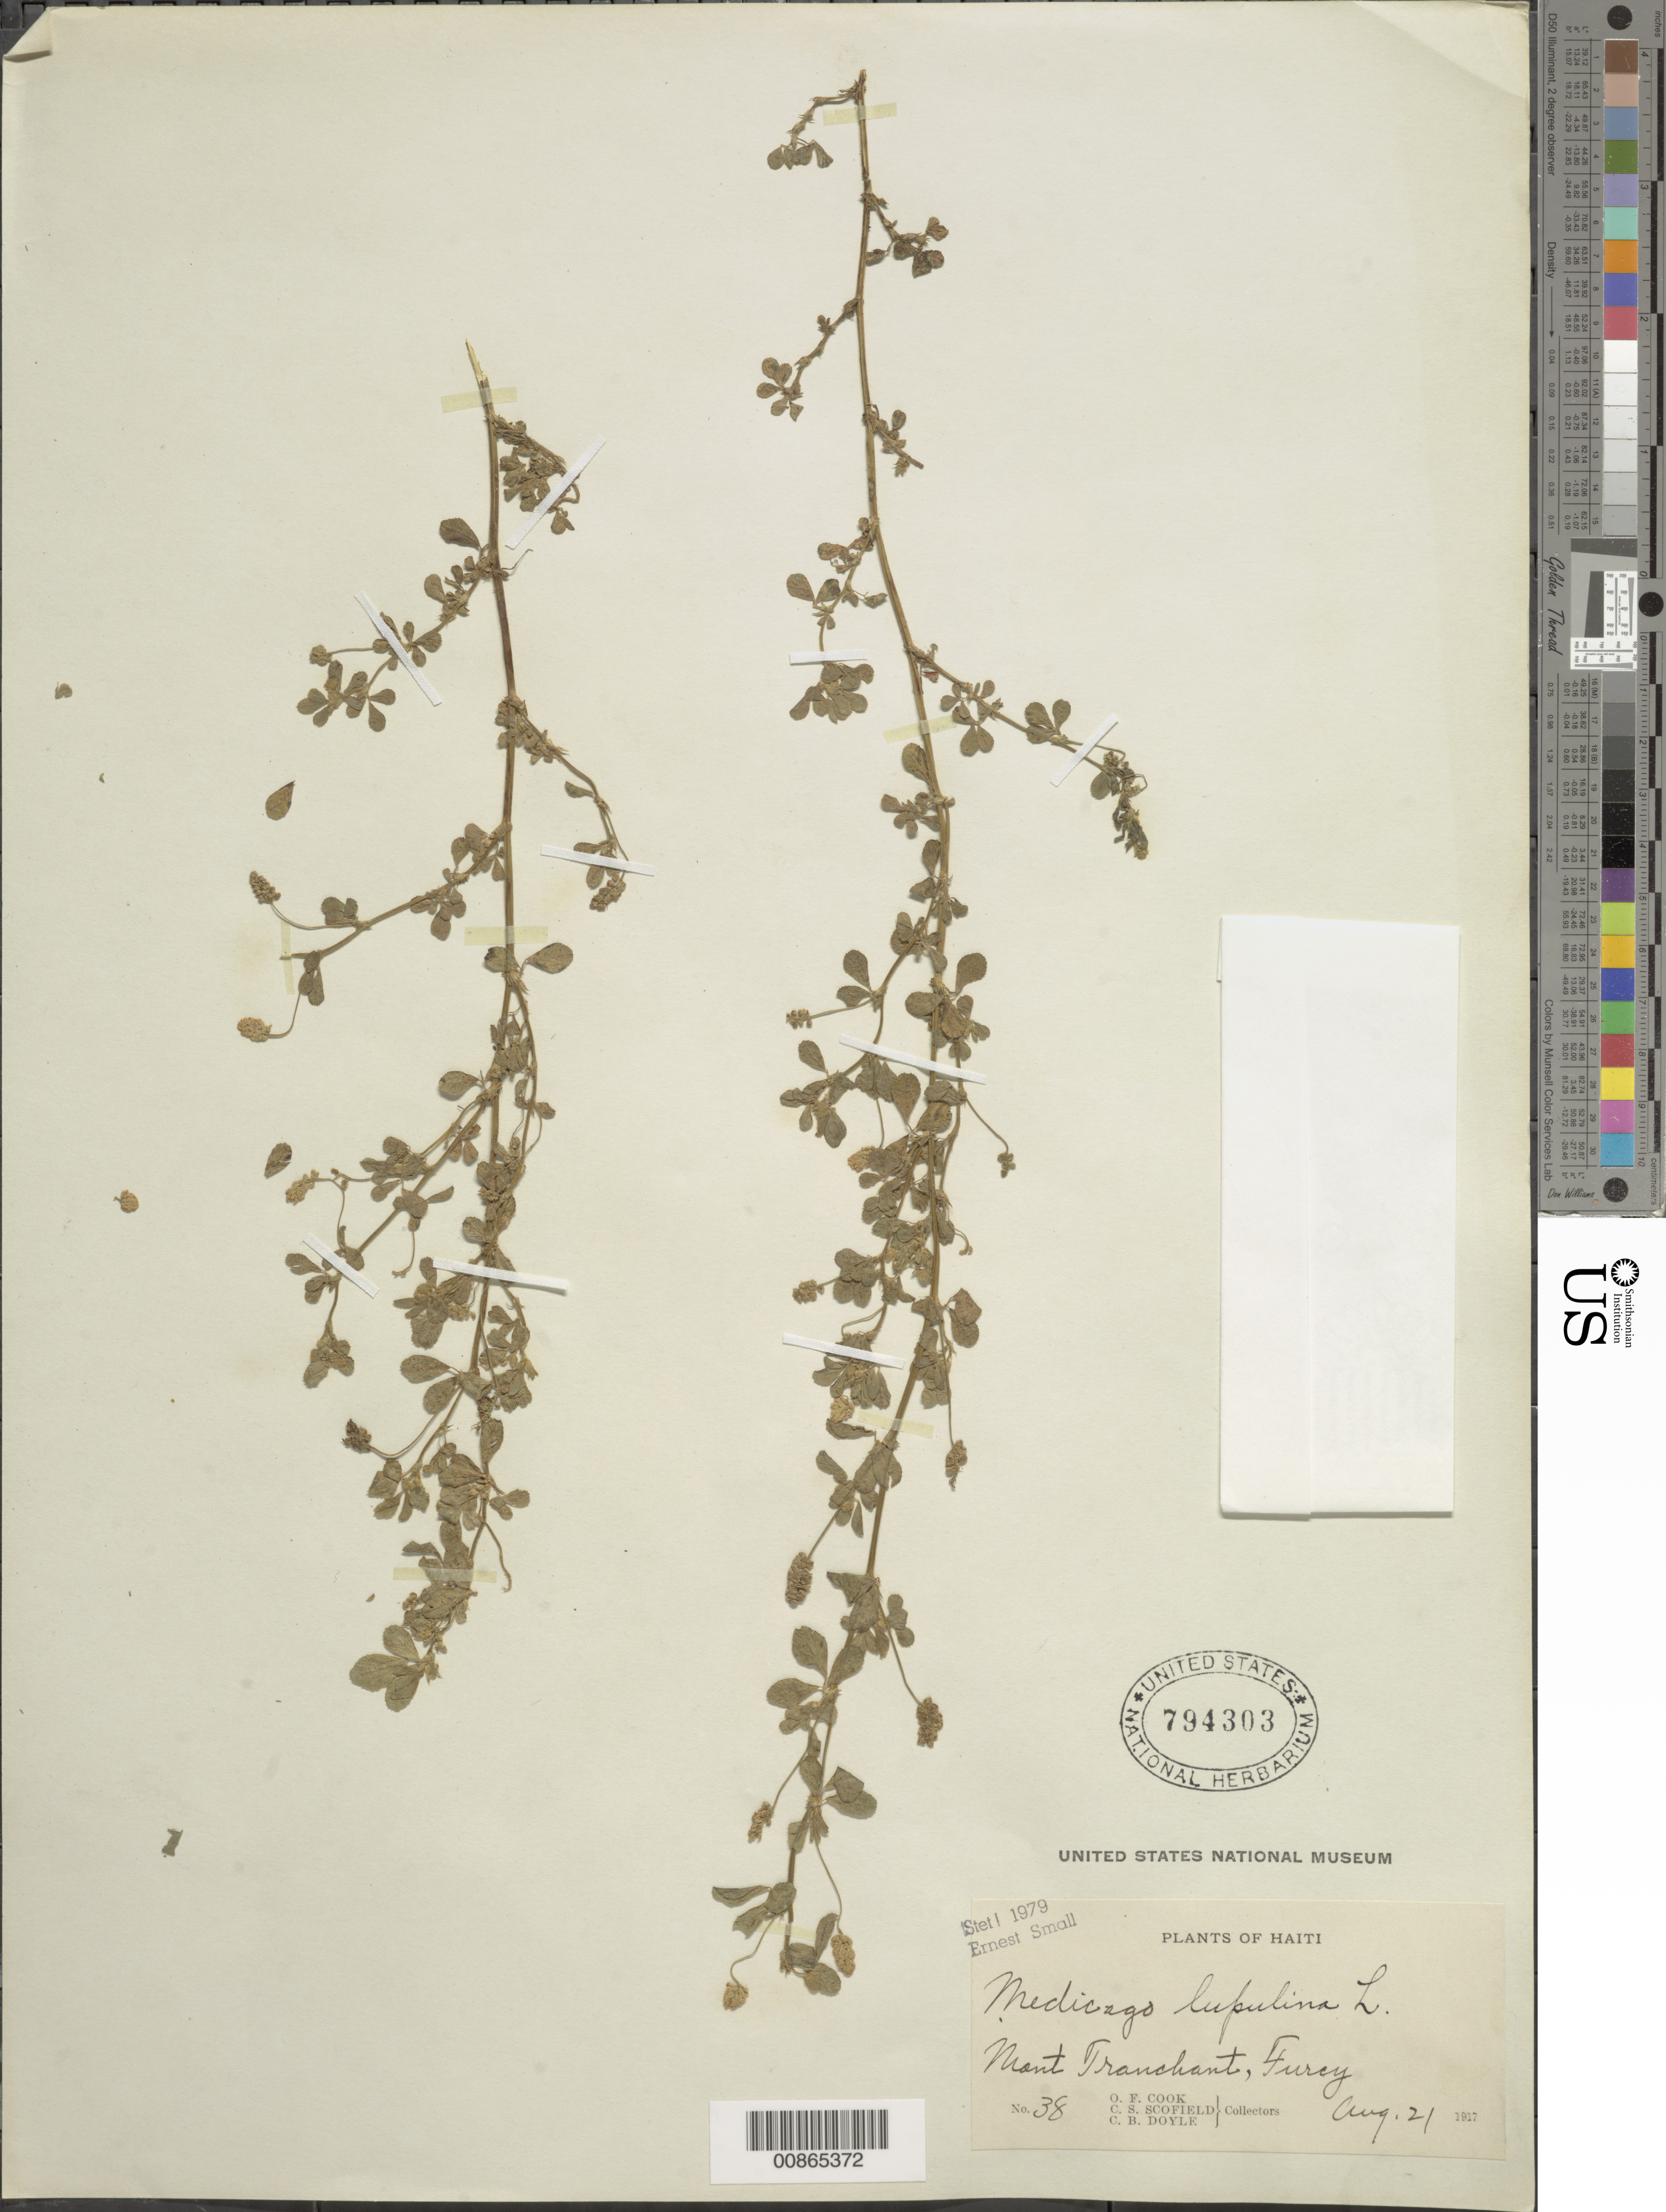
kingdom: Plantae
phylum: Tracheophyta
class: Magnoliopsida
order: Fabales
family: Fabaceae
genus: Medicago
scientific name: Medicago lupulina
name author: L.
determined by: Small, Ernest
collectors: O. F. Cook, C. Scofield & C. Doyle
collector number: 38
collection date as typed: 21 Aug 1917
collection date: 1917-08-21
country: Haiti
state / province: Óuest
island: Hispaniola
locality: Mont Tranchant, Furcy.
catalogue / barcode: US 794303